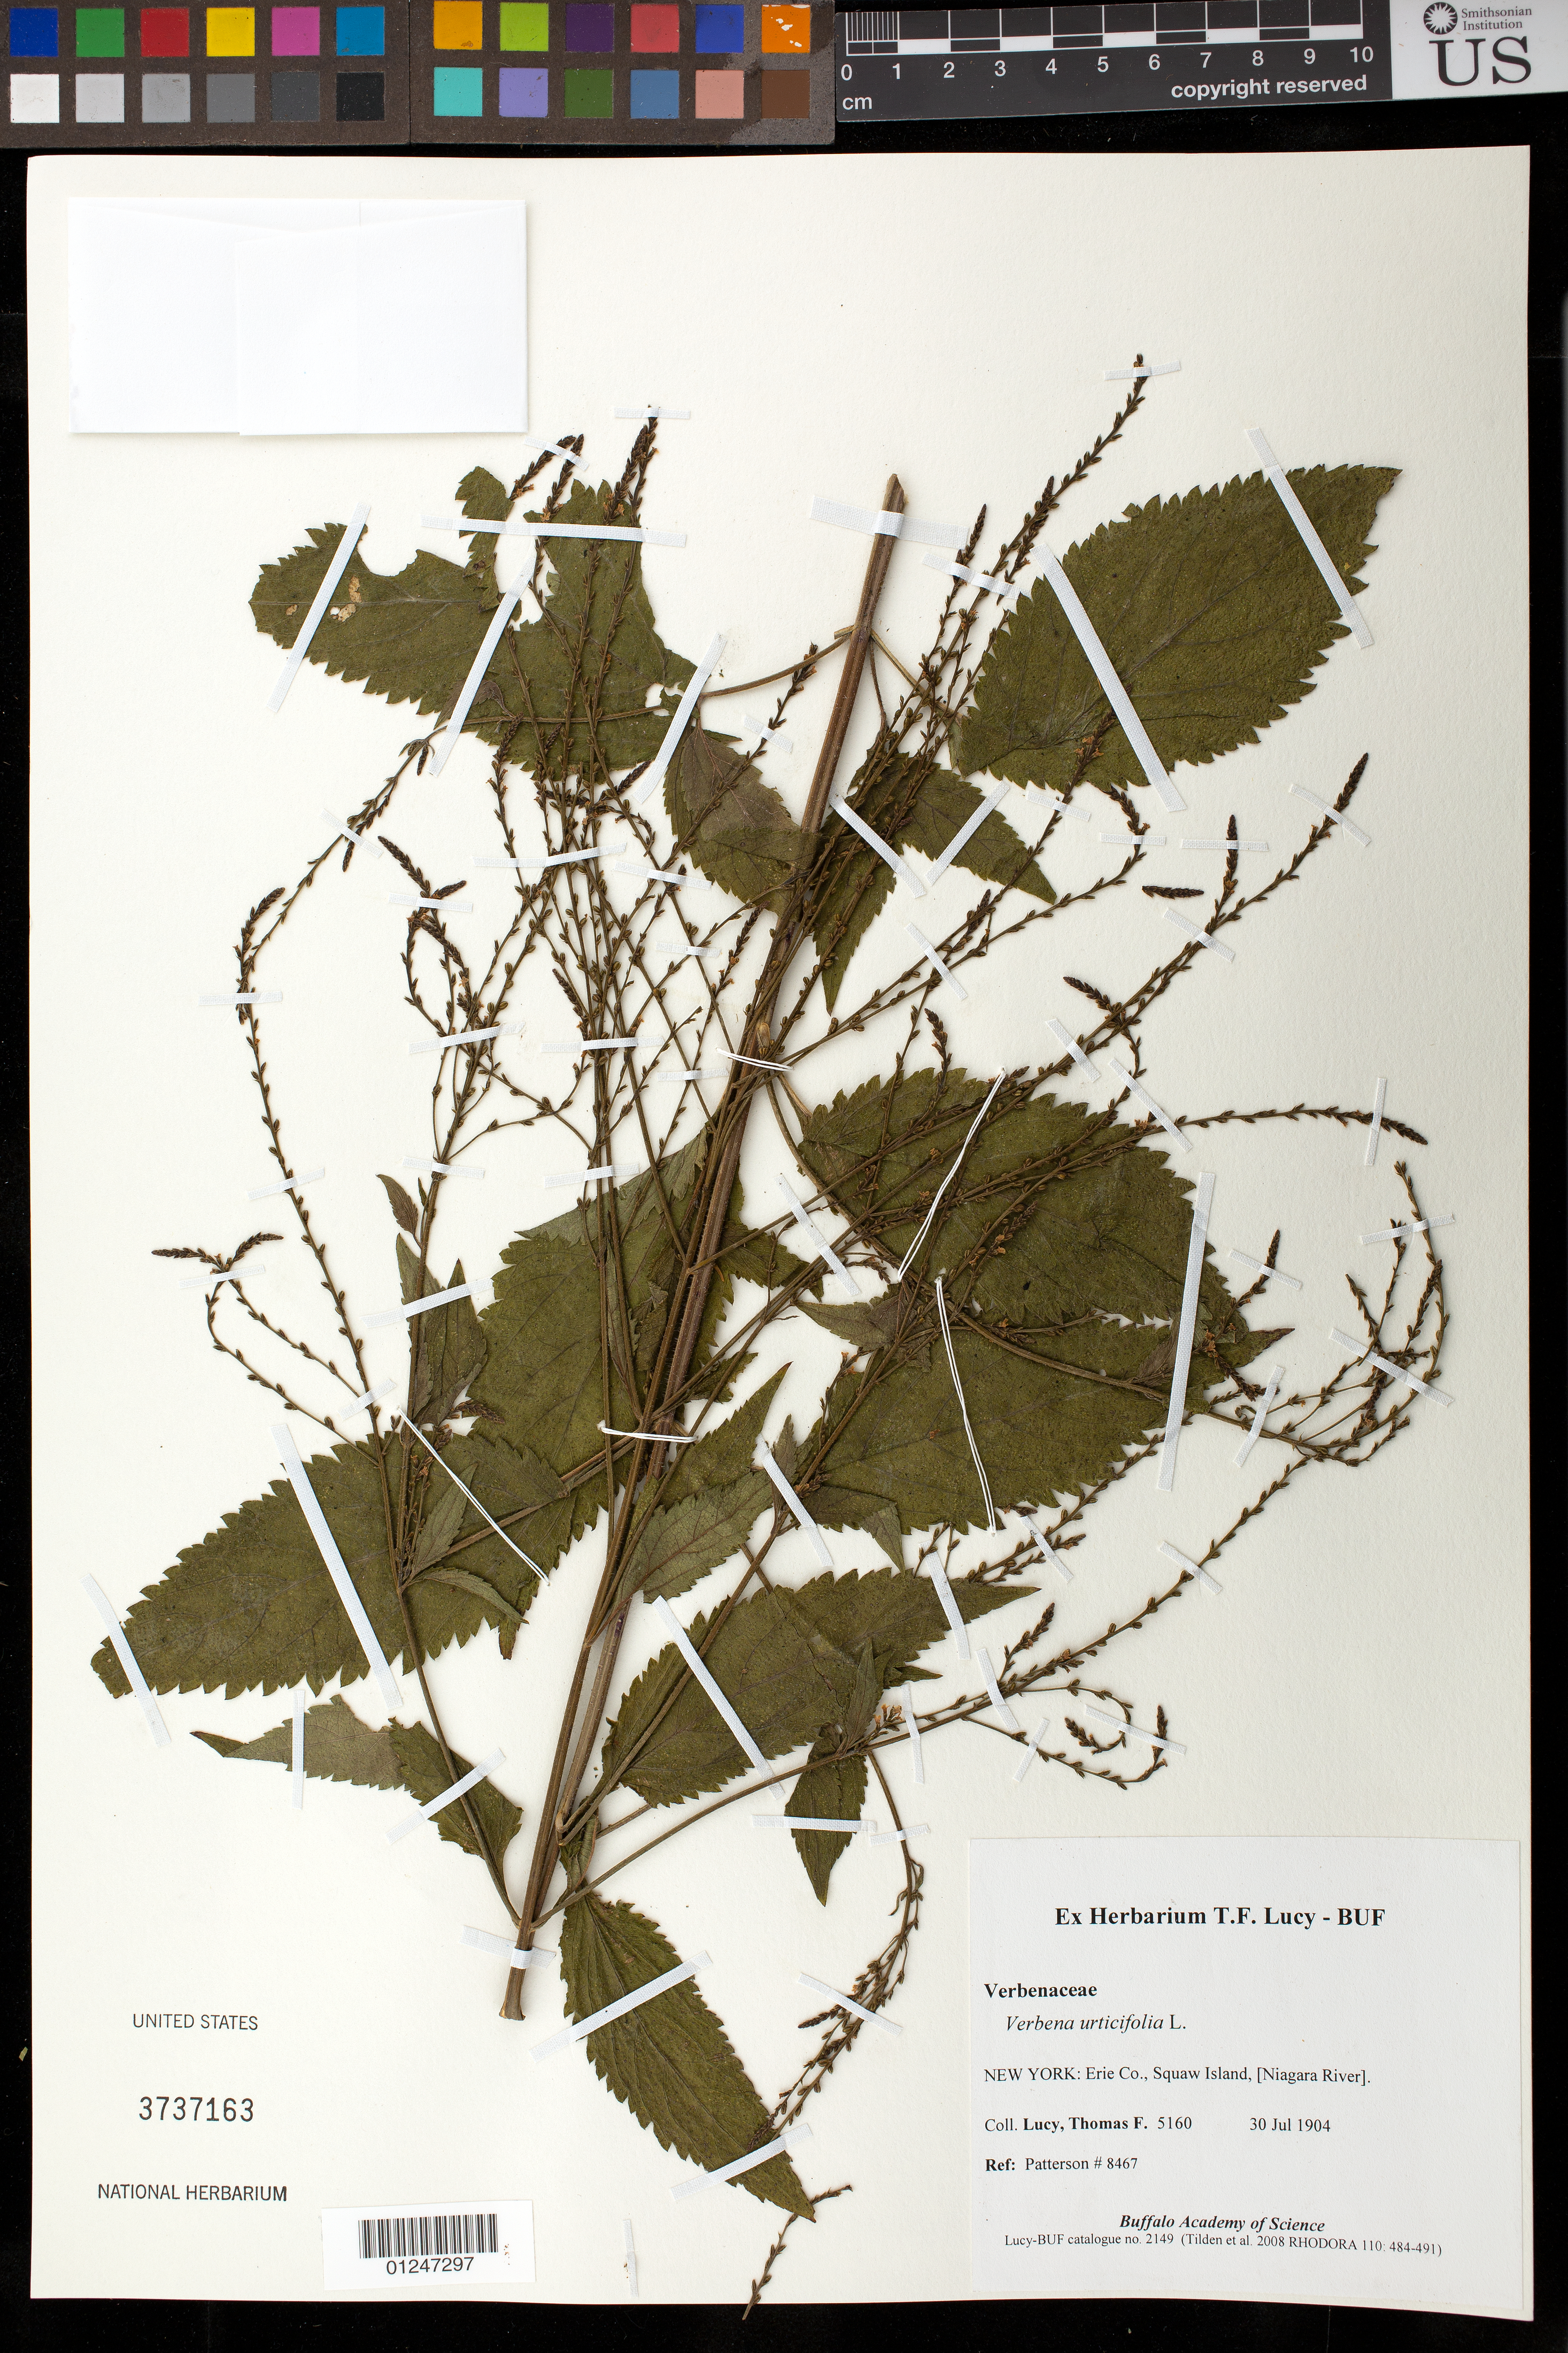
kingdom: Plantae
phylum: Tracheophyta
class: Magnoliopsida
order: Lamiales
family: Verbenaceae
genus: Verbena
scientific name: Verbena urticifolia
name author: L.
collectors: T. Lucy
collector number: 5160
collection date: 1904-07-30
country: United States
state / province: New York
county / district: Erie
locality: Squaw Island; Niagara River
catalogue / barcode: US 3737163